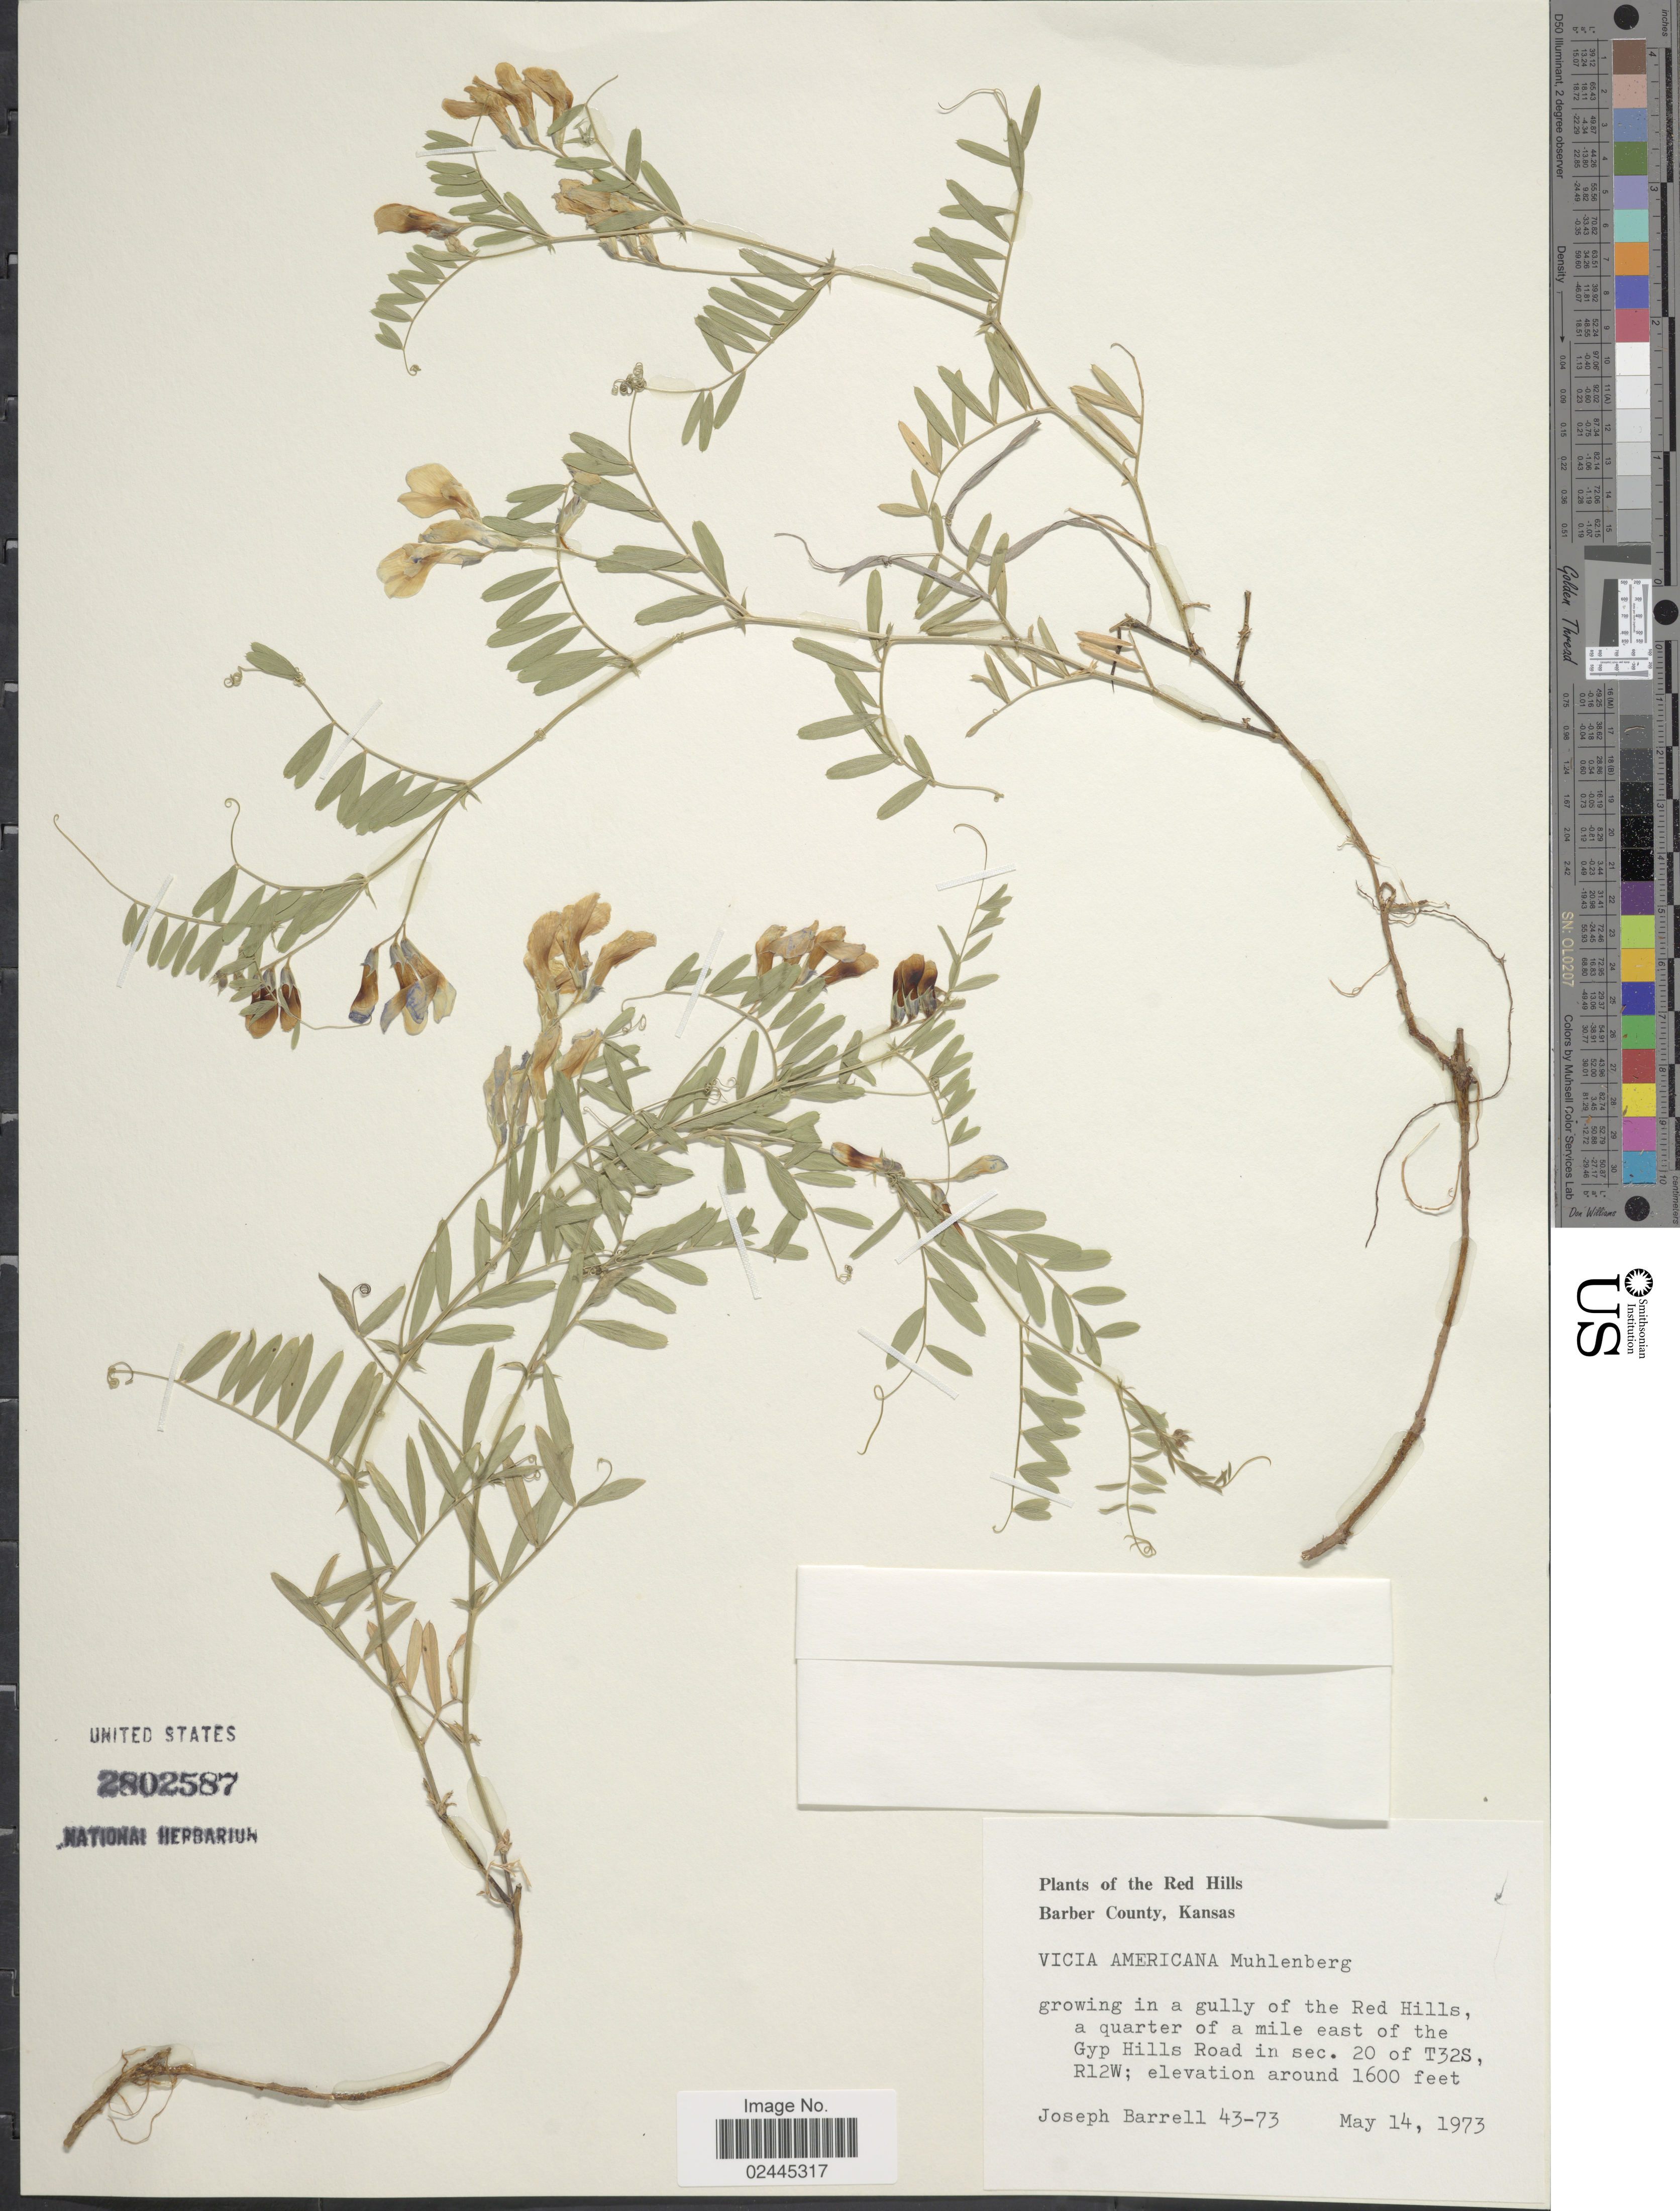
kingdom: Plantae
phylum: Tracheophyta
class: Magnoliopsida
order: Fabales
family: Fabaceae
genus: Vicia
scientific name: Vicia americana var. americana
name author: Muhl. ex Willd.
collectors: J. Barrell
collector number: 43-73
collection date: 1973-05-14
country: United States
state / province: Kansas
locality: Red Hills. Barber County, Kansas. Growing in a gully of the Red Hills, a quarter of a mile east of the Gyp Hills Road in sec. 20 of T32S, R12W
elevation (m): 488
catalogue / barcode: US 2802587